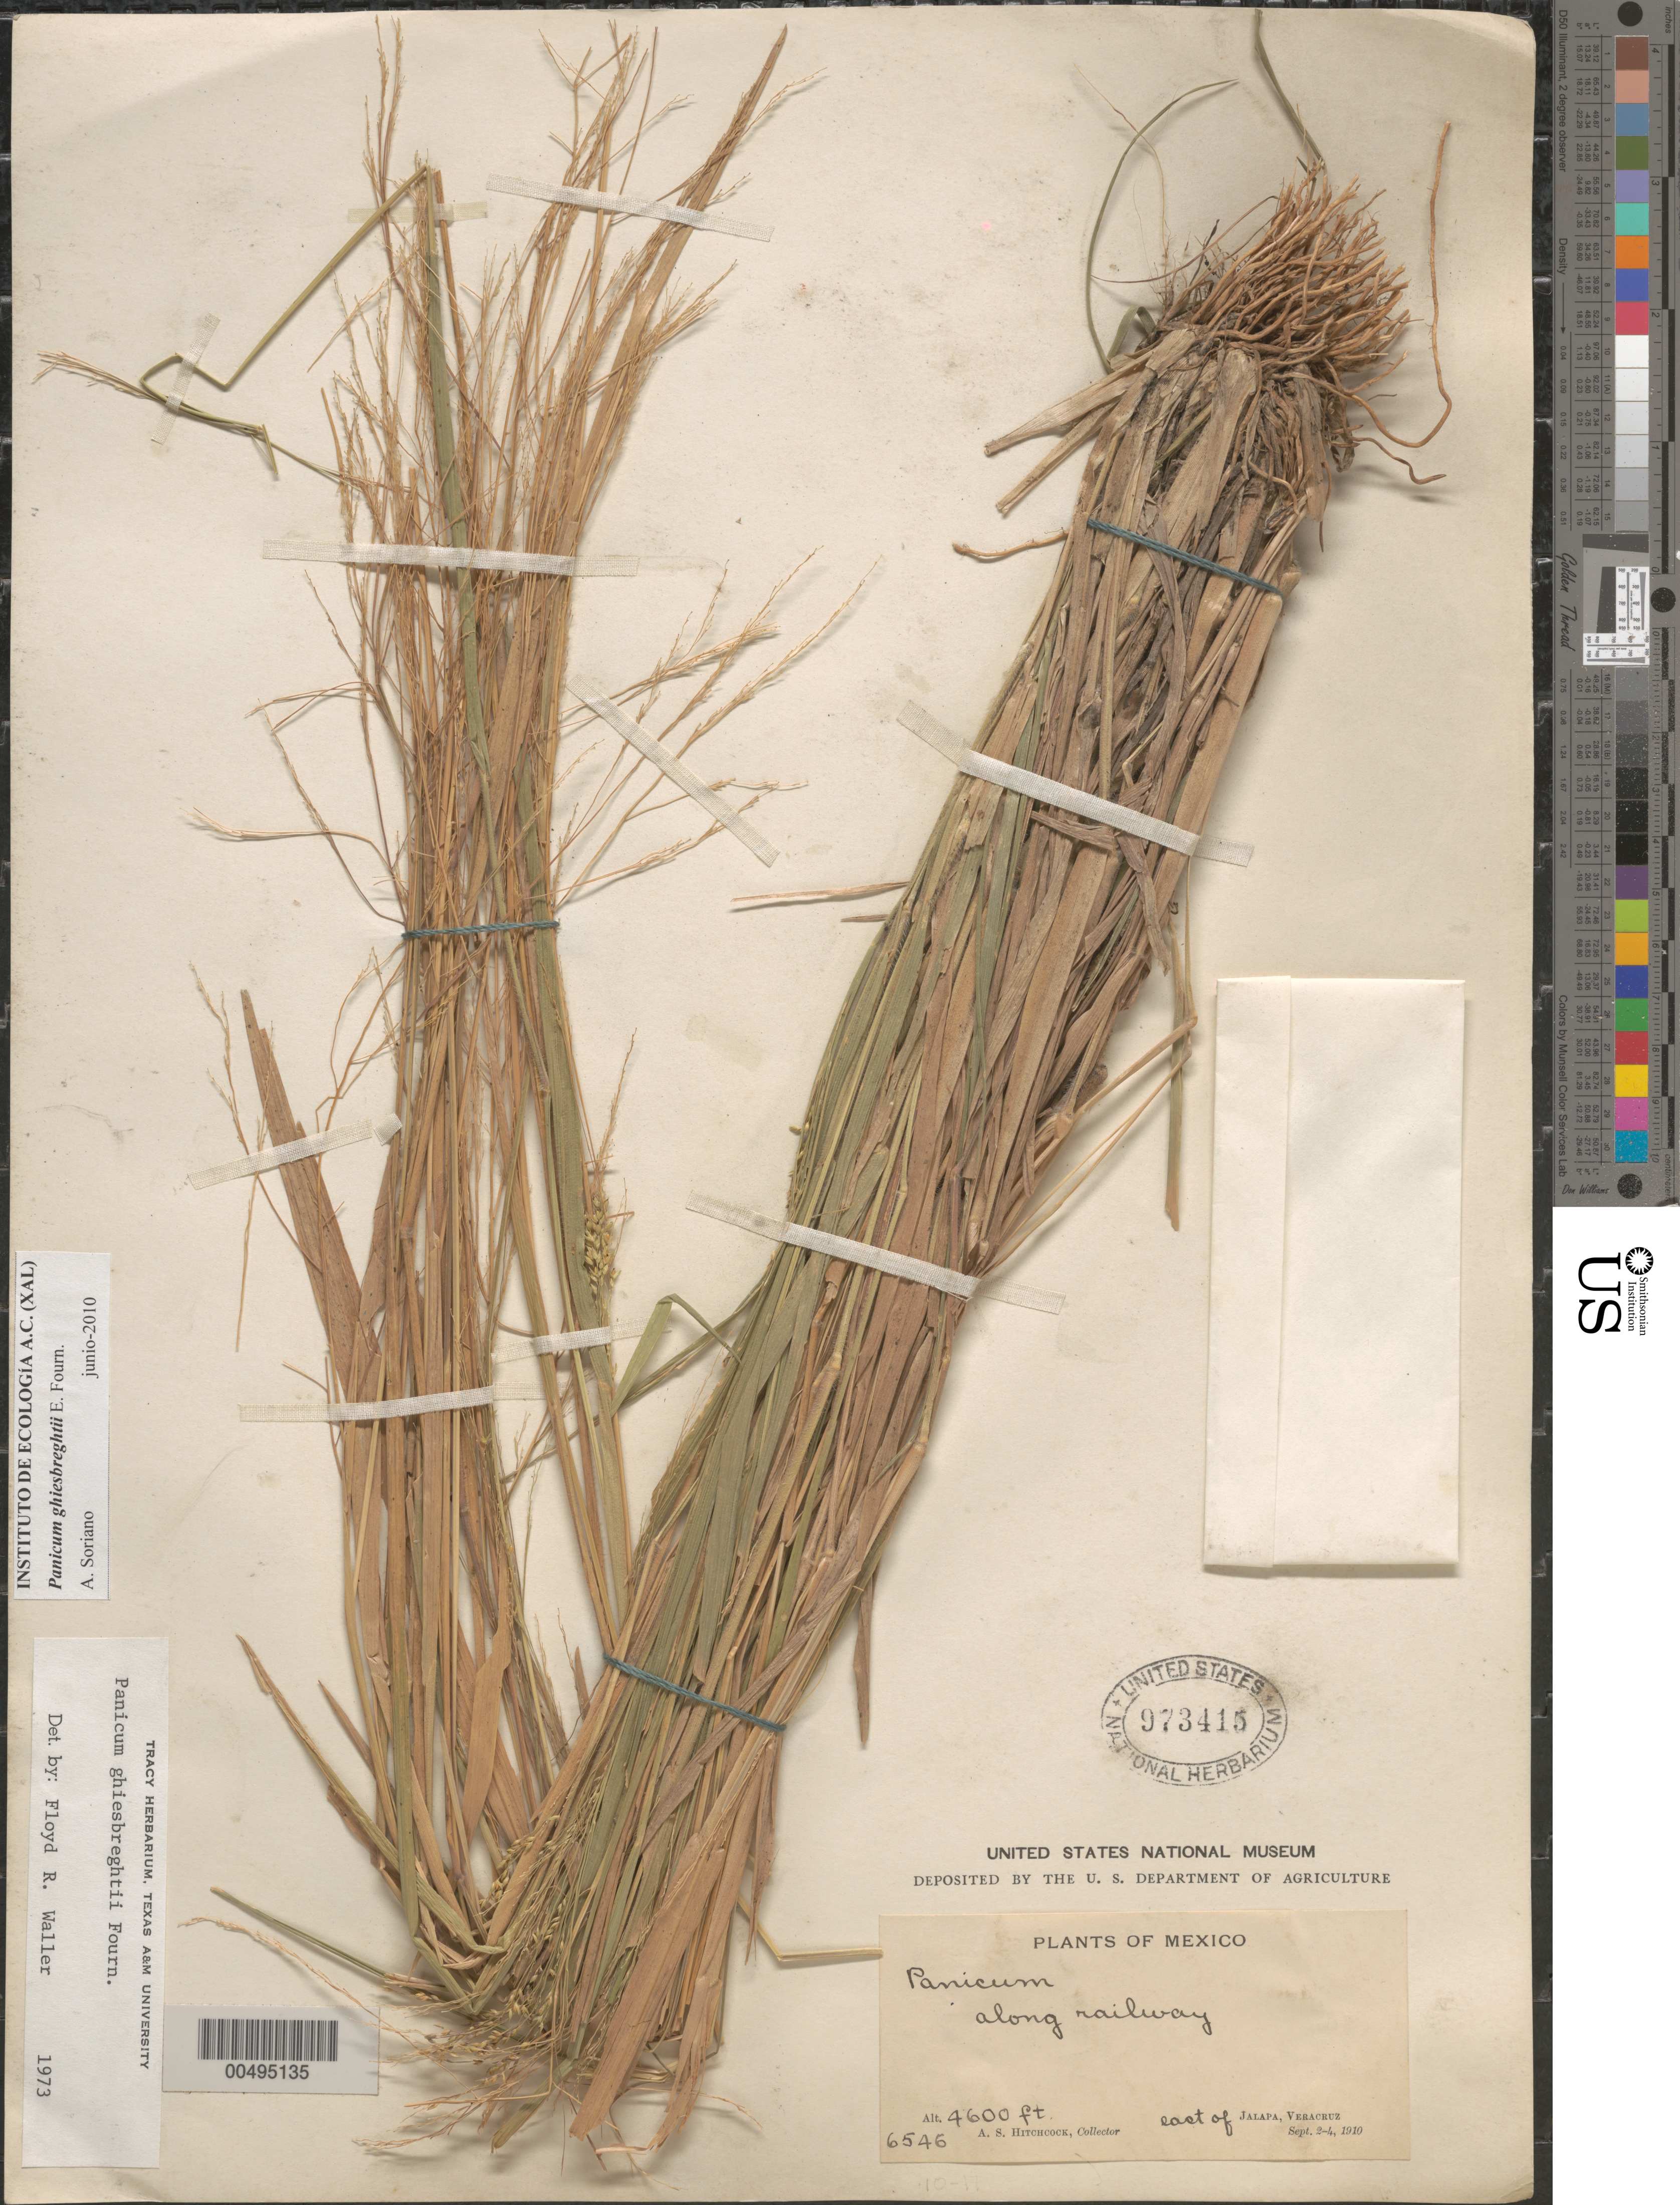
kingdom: Plantae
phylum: Tracheophyta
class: Liliopsida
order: Poales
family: Poaceae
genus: Panicum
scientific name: Panicum ghiesbreghtii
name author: E. Fourn.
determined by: Waller, F. R.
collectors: A. S. Hitchcock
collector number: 6546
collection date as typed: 2 Sep 1910 to 4 Sep 1910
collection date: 1910-09-02/1910-09-04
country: Mexico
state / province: Veracruz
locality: E of Jalapa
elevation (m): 1402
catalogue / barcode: US 973415